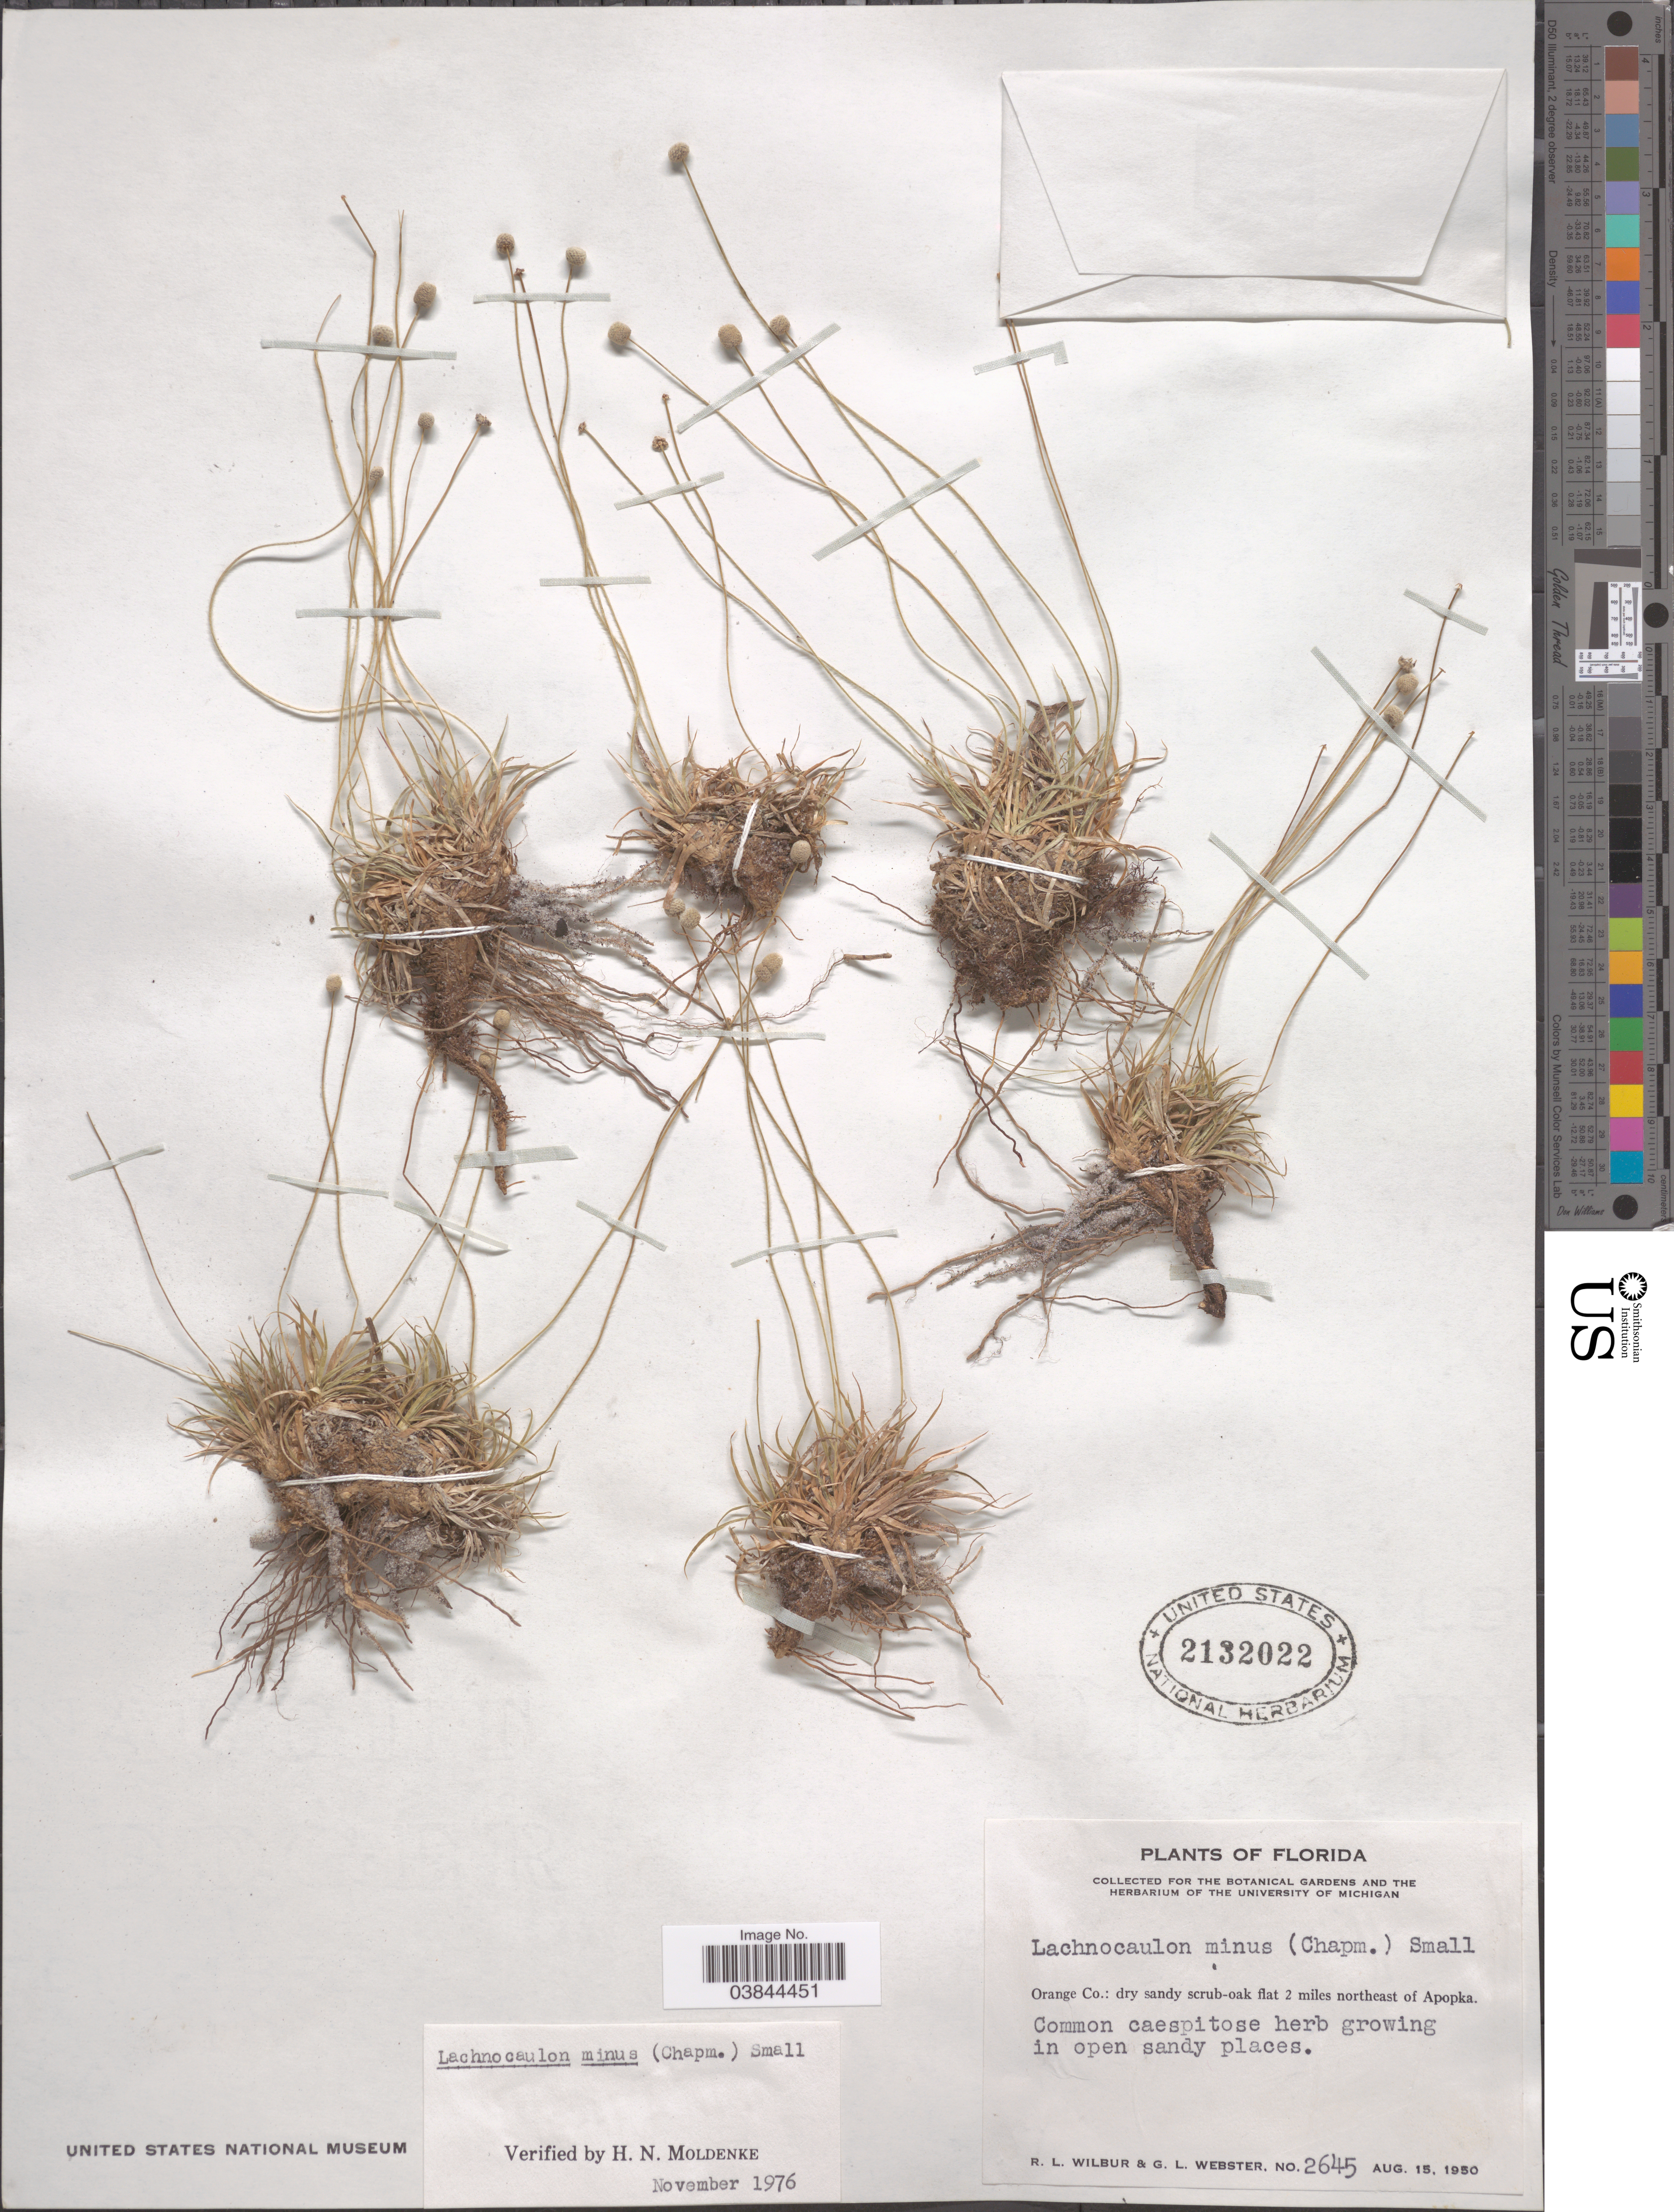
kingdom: Plantae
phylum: Tracheophyta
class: Liliopsida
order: Poales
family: Eriocaulaceae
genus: Lachnocaulon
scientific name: Lachnocaulon minus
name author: (Chapm.) Small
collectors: R. L. Wilbur & G. L. Webster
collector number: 2645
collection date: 1950-08-15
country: United States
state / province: Florida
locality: Orange Co.: dry sandy scrub-oak flat 2 miles northeast of Apopka.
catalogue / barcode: US 2132022